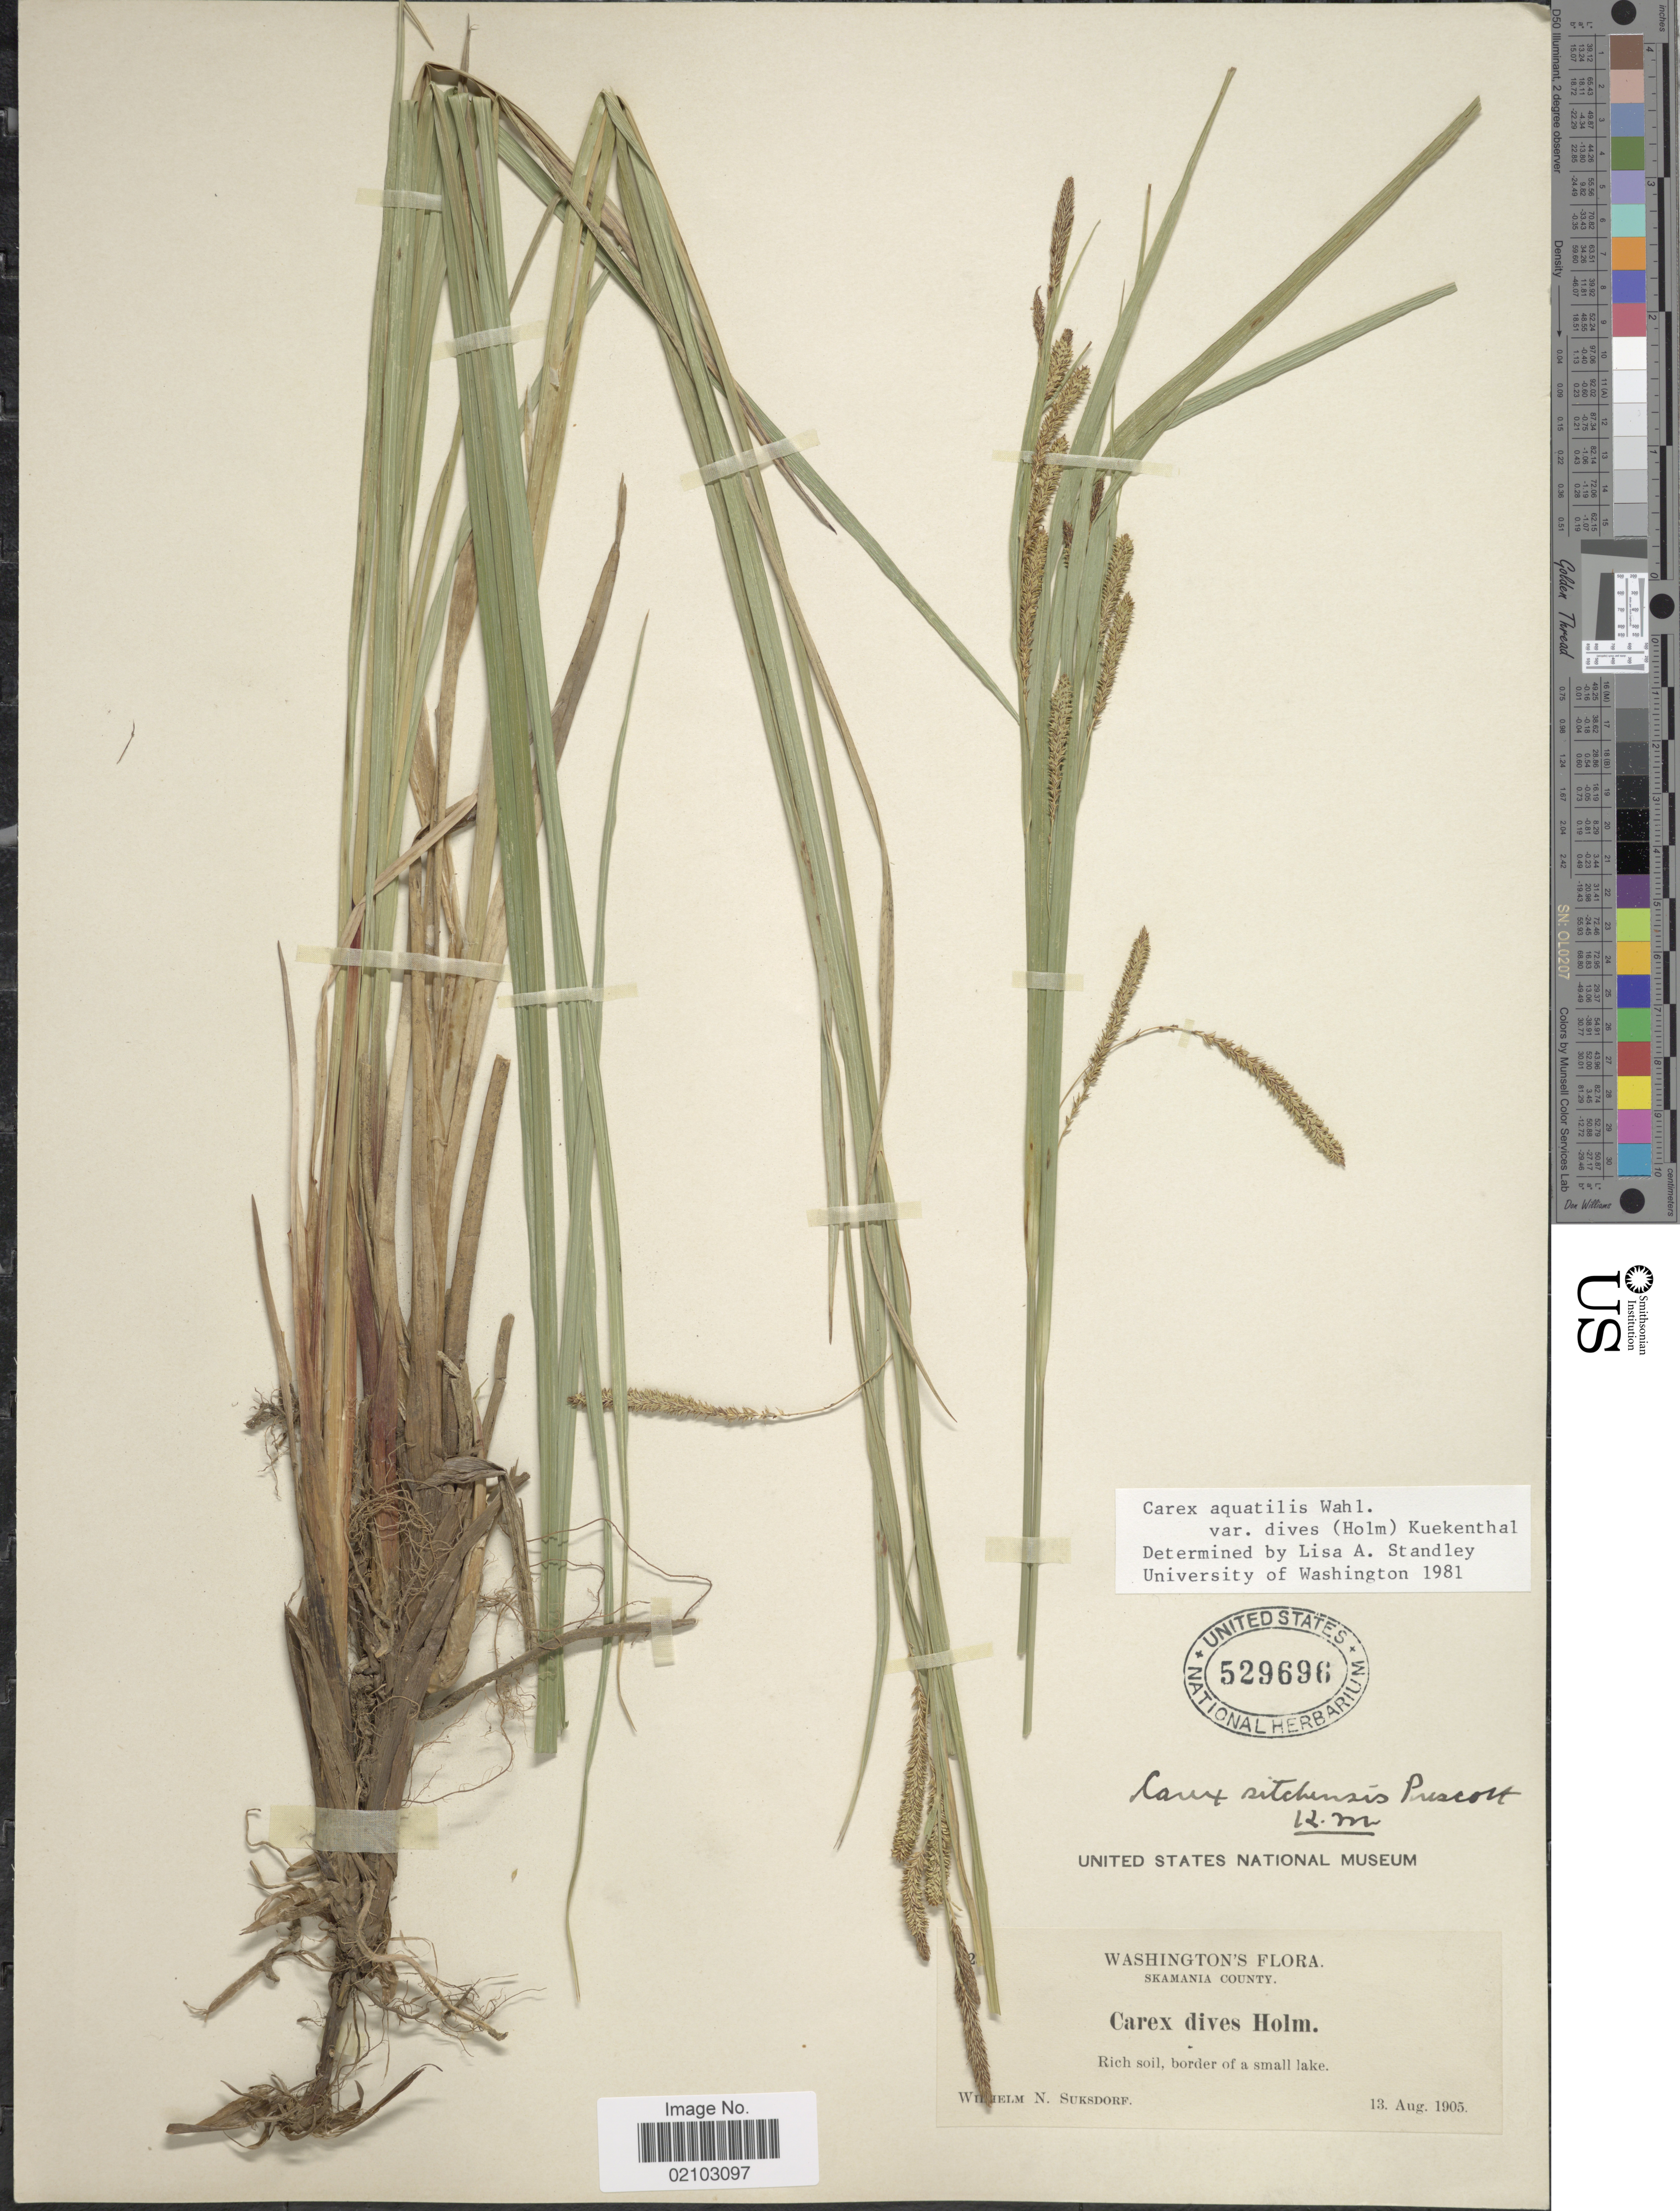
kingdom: Plantae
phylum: Tracheophyta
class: Liliopsida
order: Poales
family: Cyperaceae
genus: Carex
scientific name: Carex aquatilis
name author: Wahlenb.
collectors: W. N. Suksdorf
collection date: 1905-08-13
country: United States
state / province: Washington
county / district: Skamania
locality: Skamania County, Rich soil, border of small lake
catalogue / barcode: US 529696